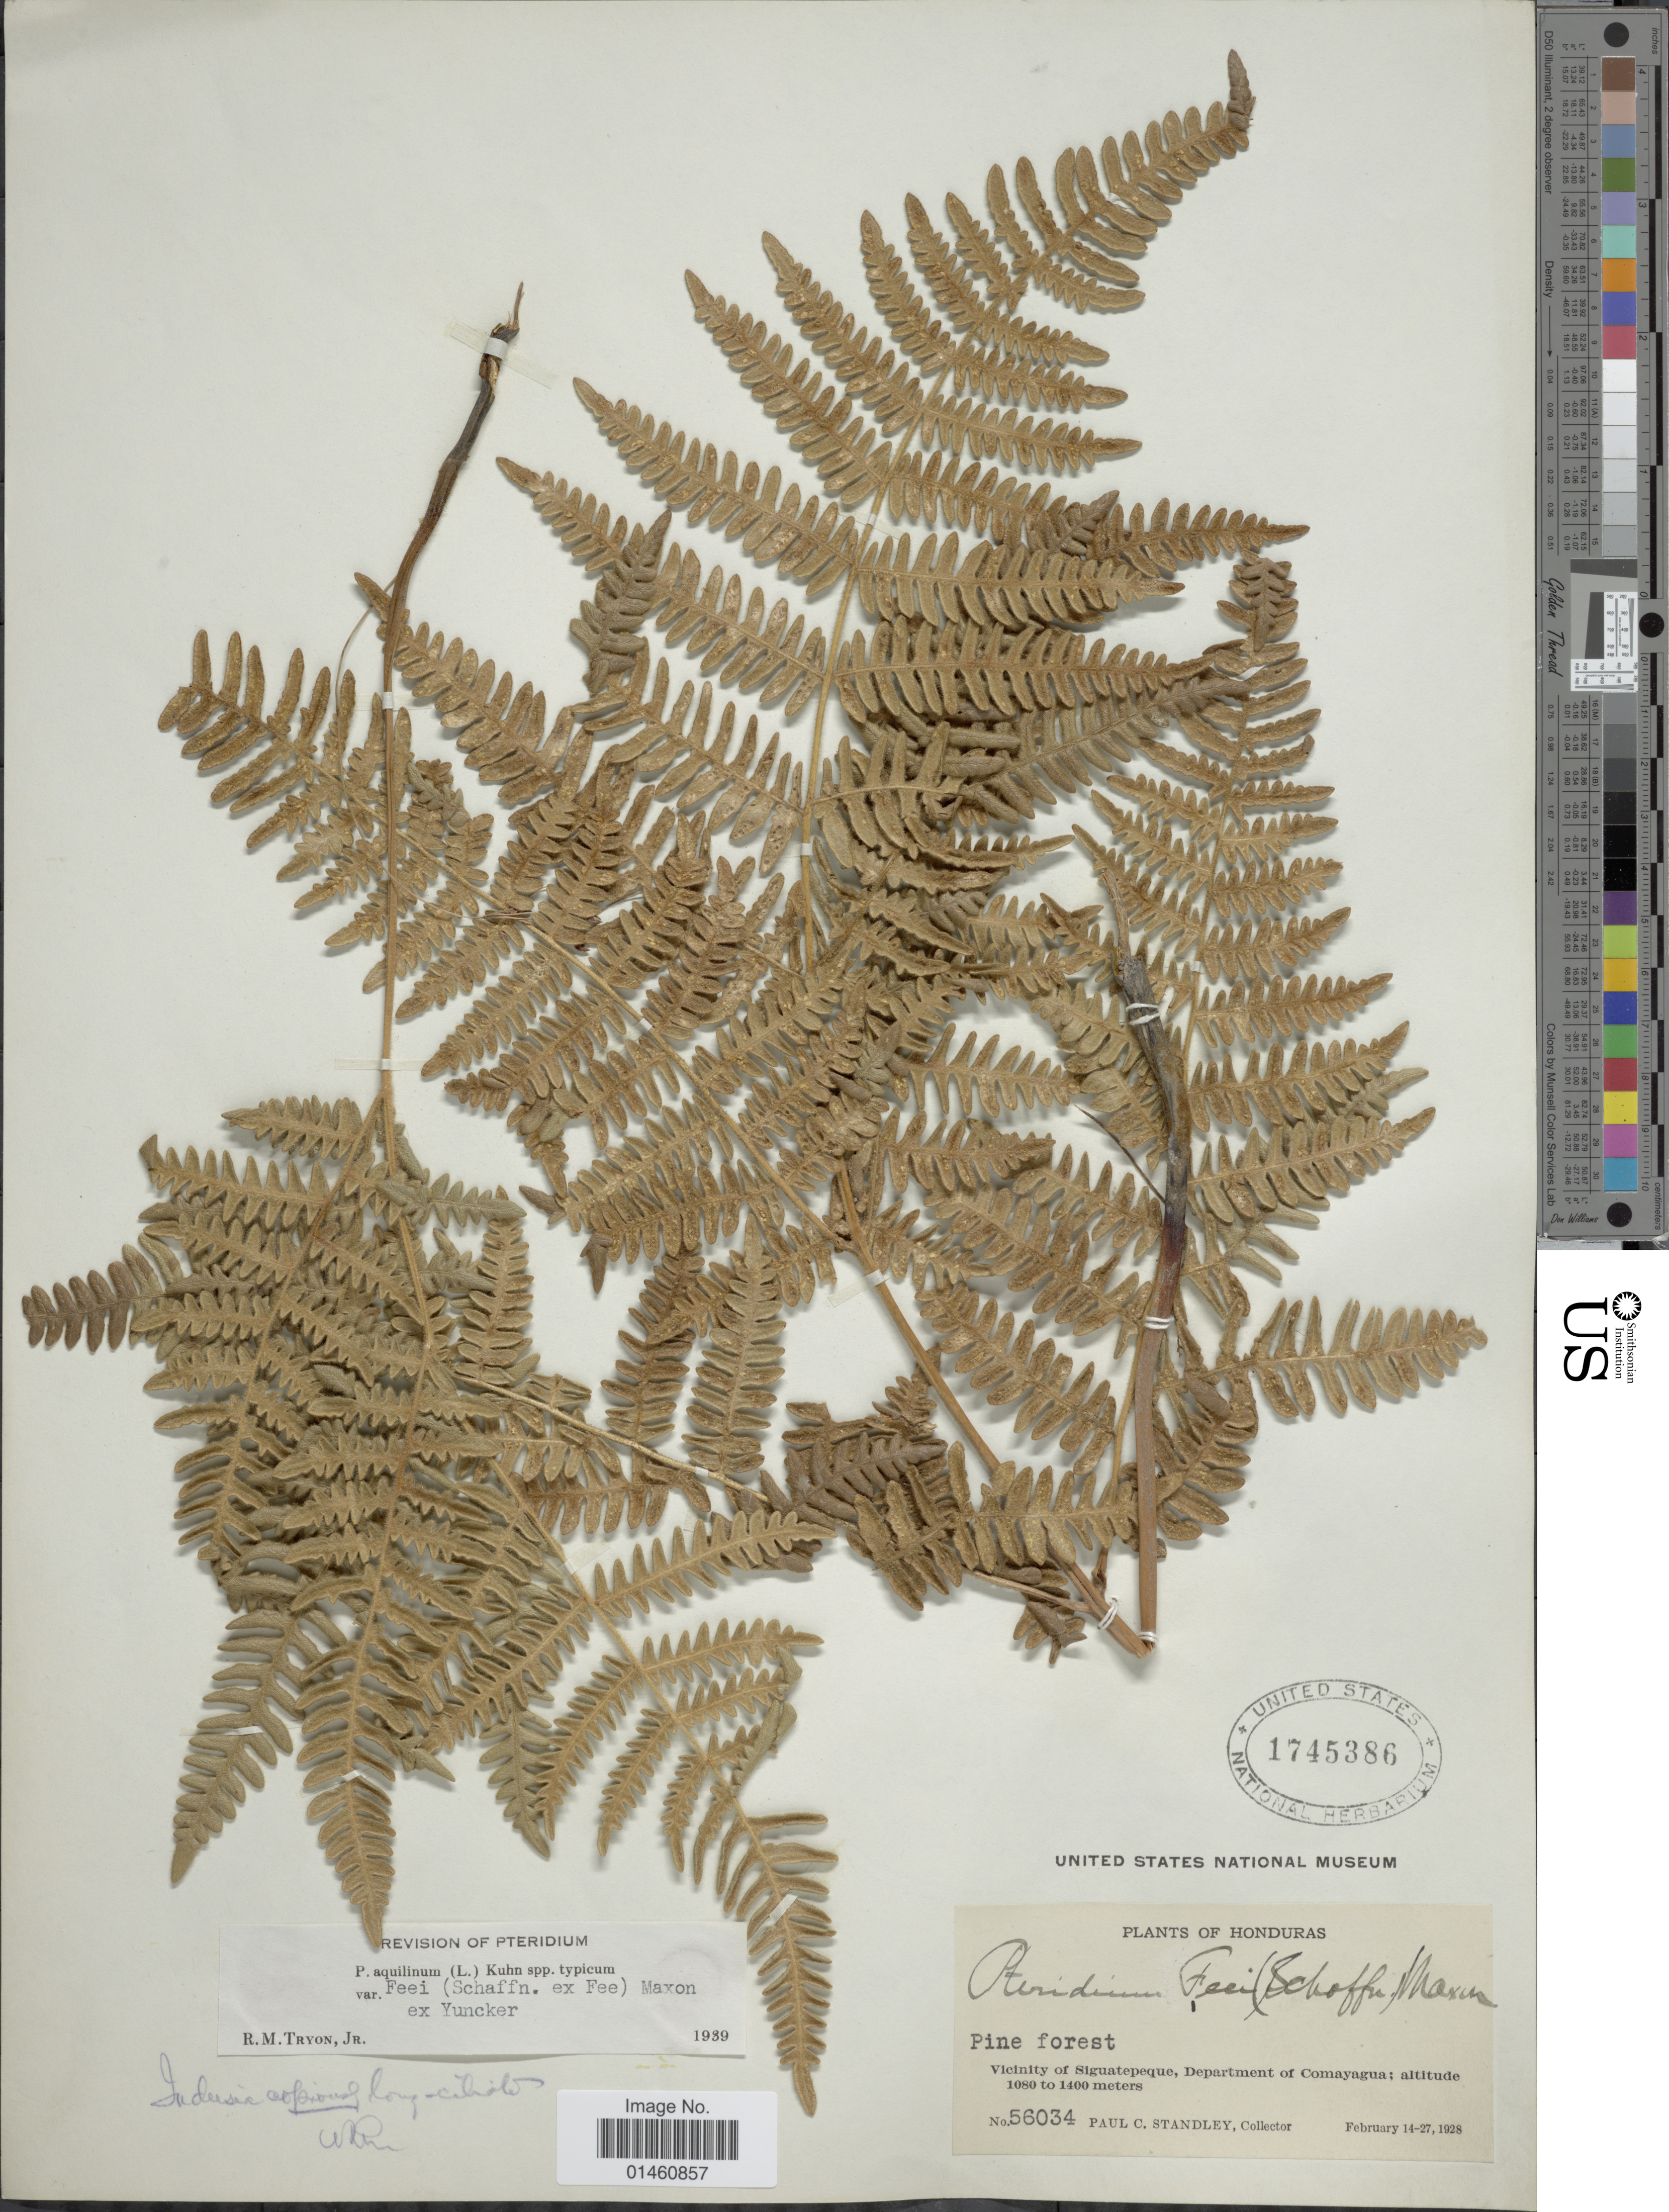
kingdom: Plantae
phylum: Tracheophyta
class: Polypodiopsida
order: Polypodiales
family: Dennstaedtiaceae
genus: Pteridium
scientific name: Pteridium aquilinum var. feei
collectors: P. C. Standley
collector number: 56034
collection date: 1928-02-14/1928-02-27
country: Honduras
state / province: Comayagua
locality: Vicinity of Siguatepeque.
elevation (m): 1080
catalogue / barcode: US 1745386